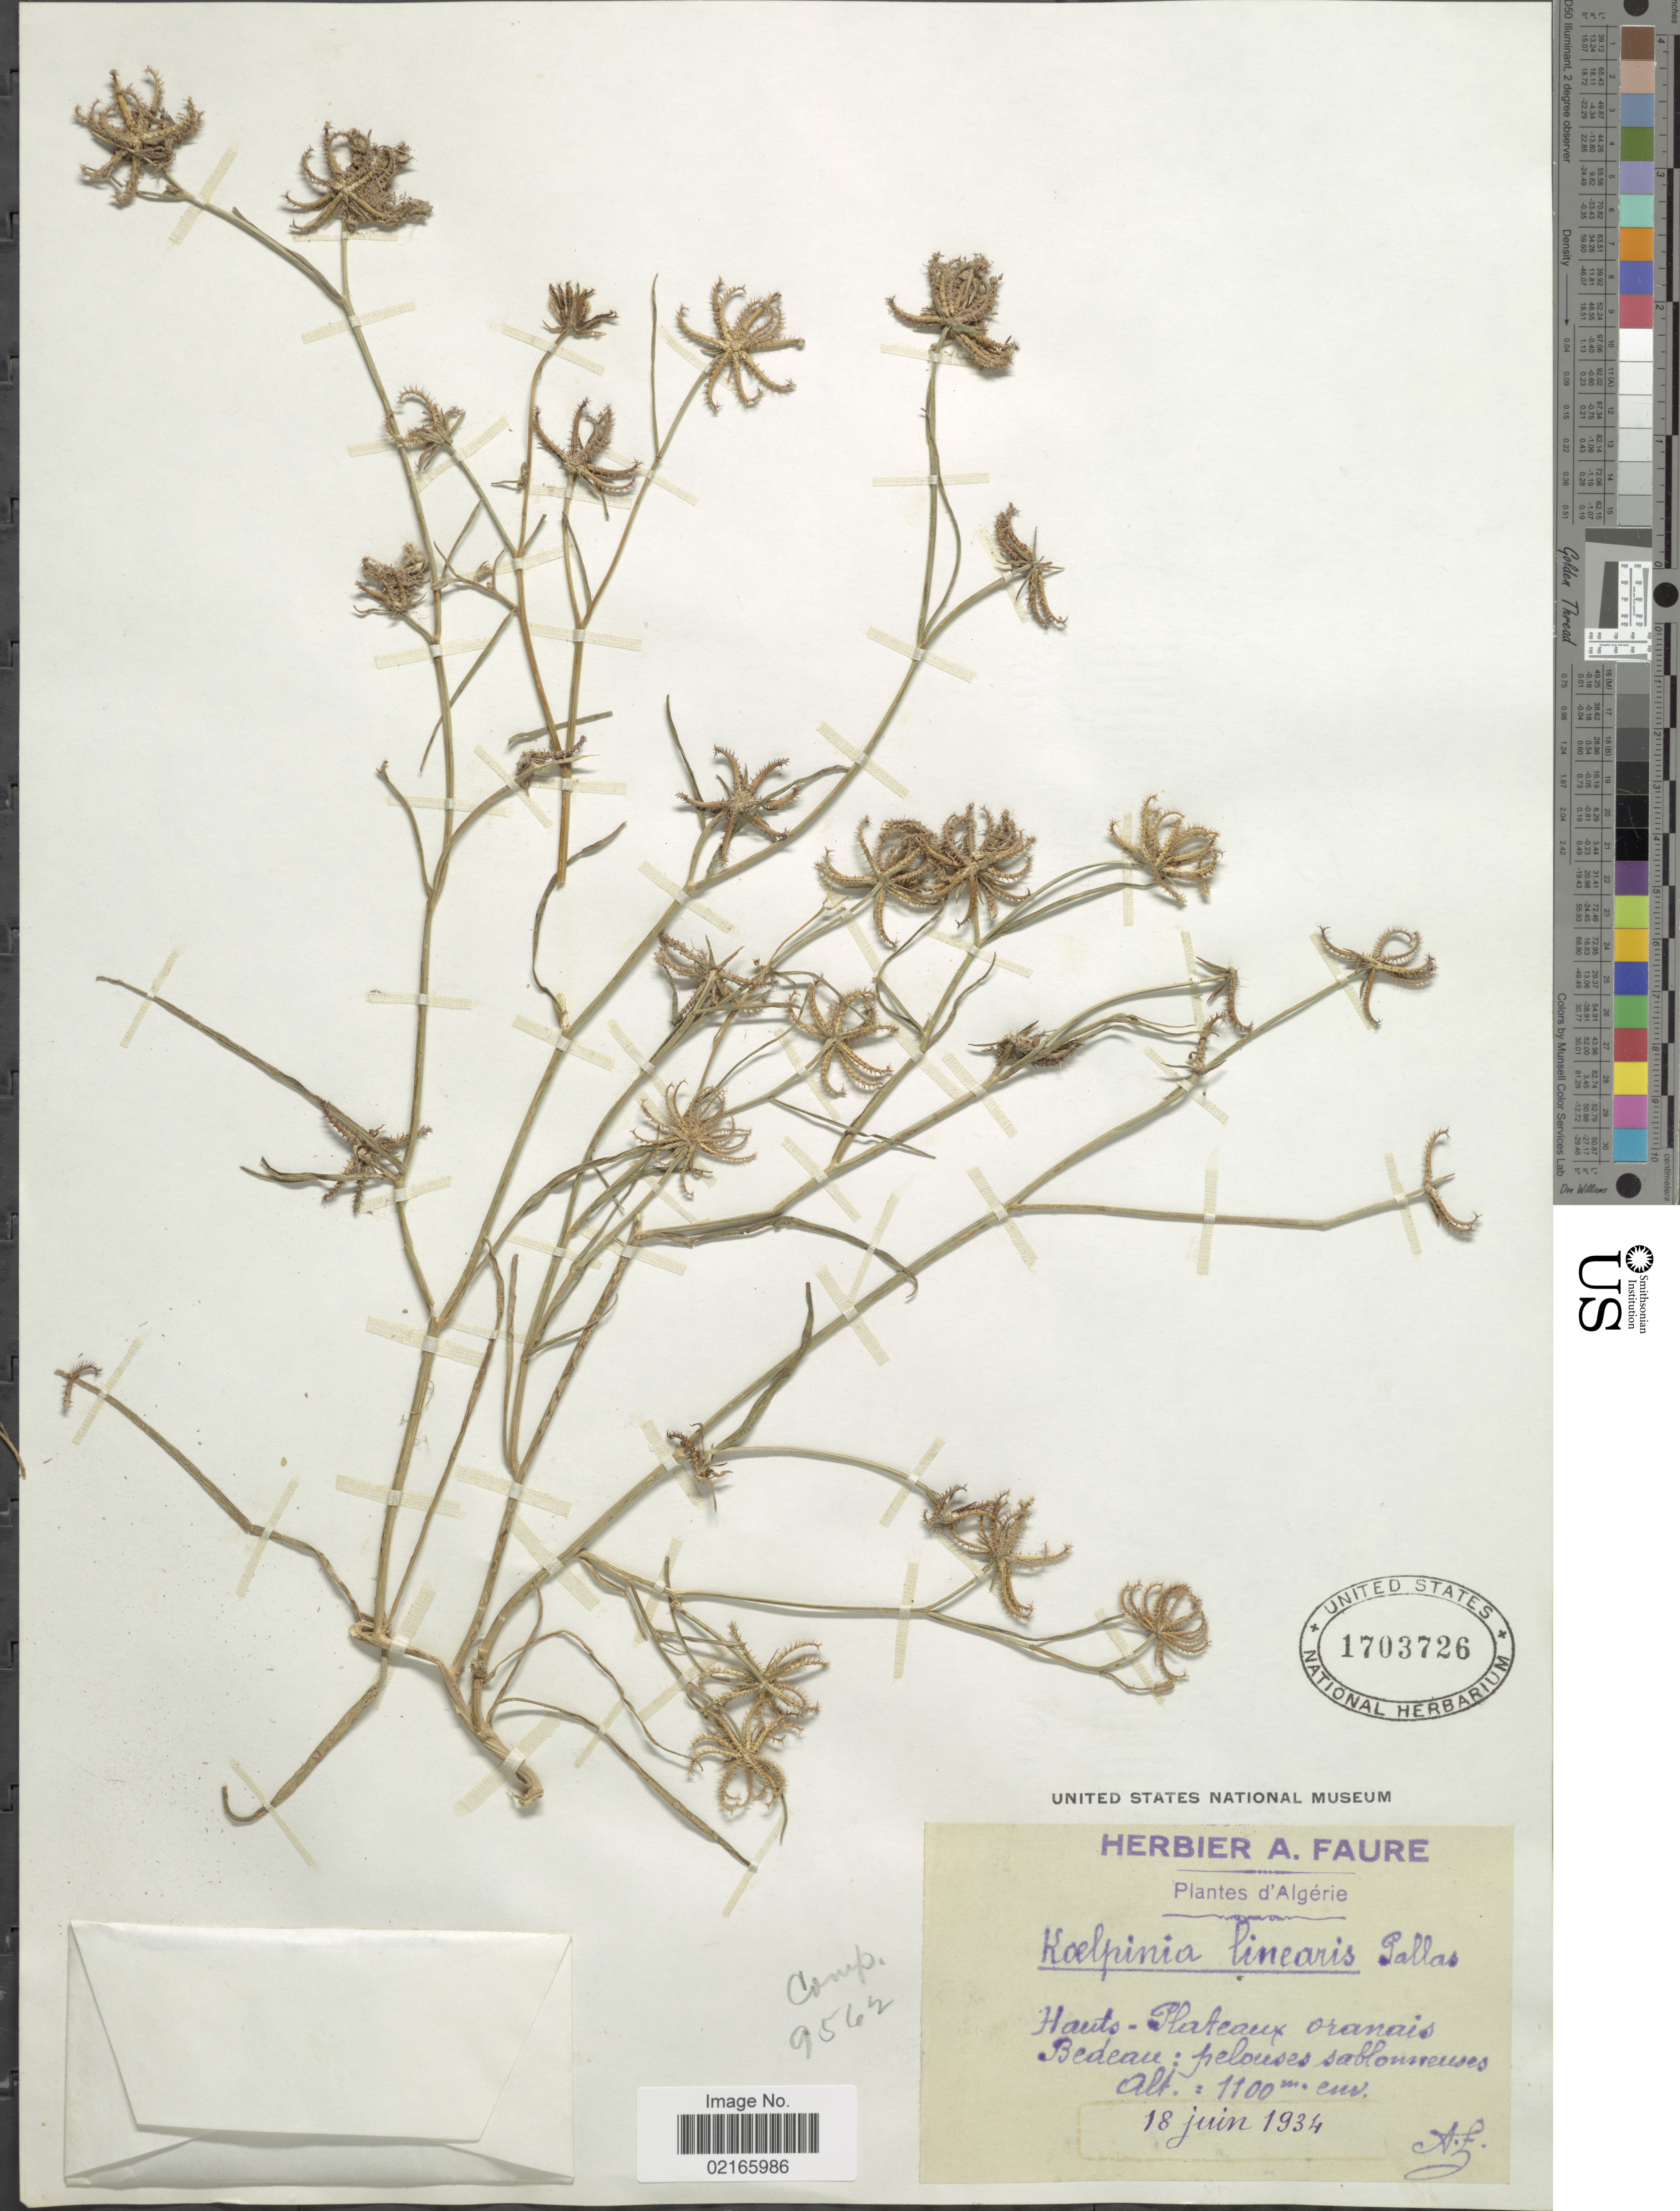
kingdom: Plantae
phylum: Tracheophyta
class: Magnoliopsida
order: Asterales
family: Asteraceae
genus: Koelpinia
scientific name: Koelpinia linearis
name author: Pall.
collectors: A. Faure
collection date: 1934-06-18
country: Algeria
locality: Hauts Plateaux oranais Bedeau: pelouses sablonneuses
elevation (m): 1100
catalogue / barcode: US 1703726